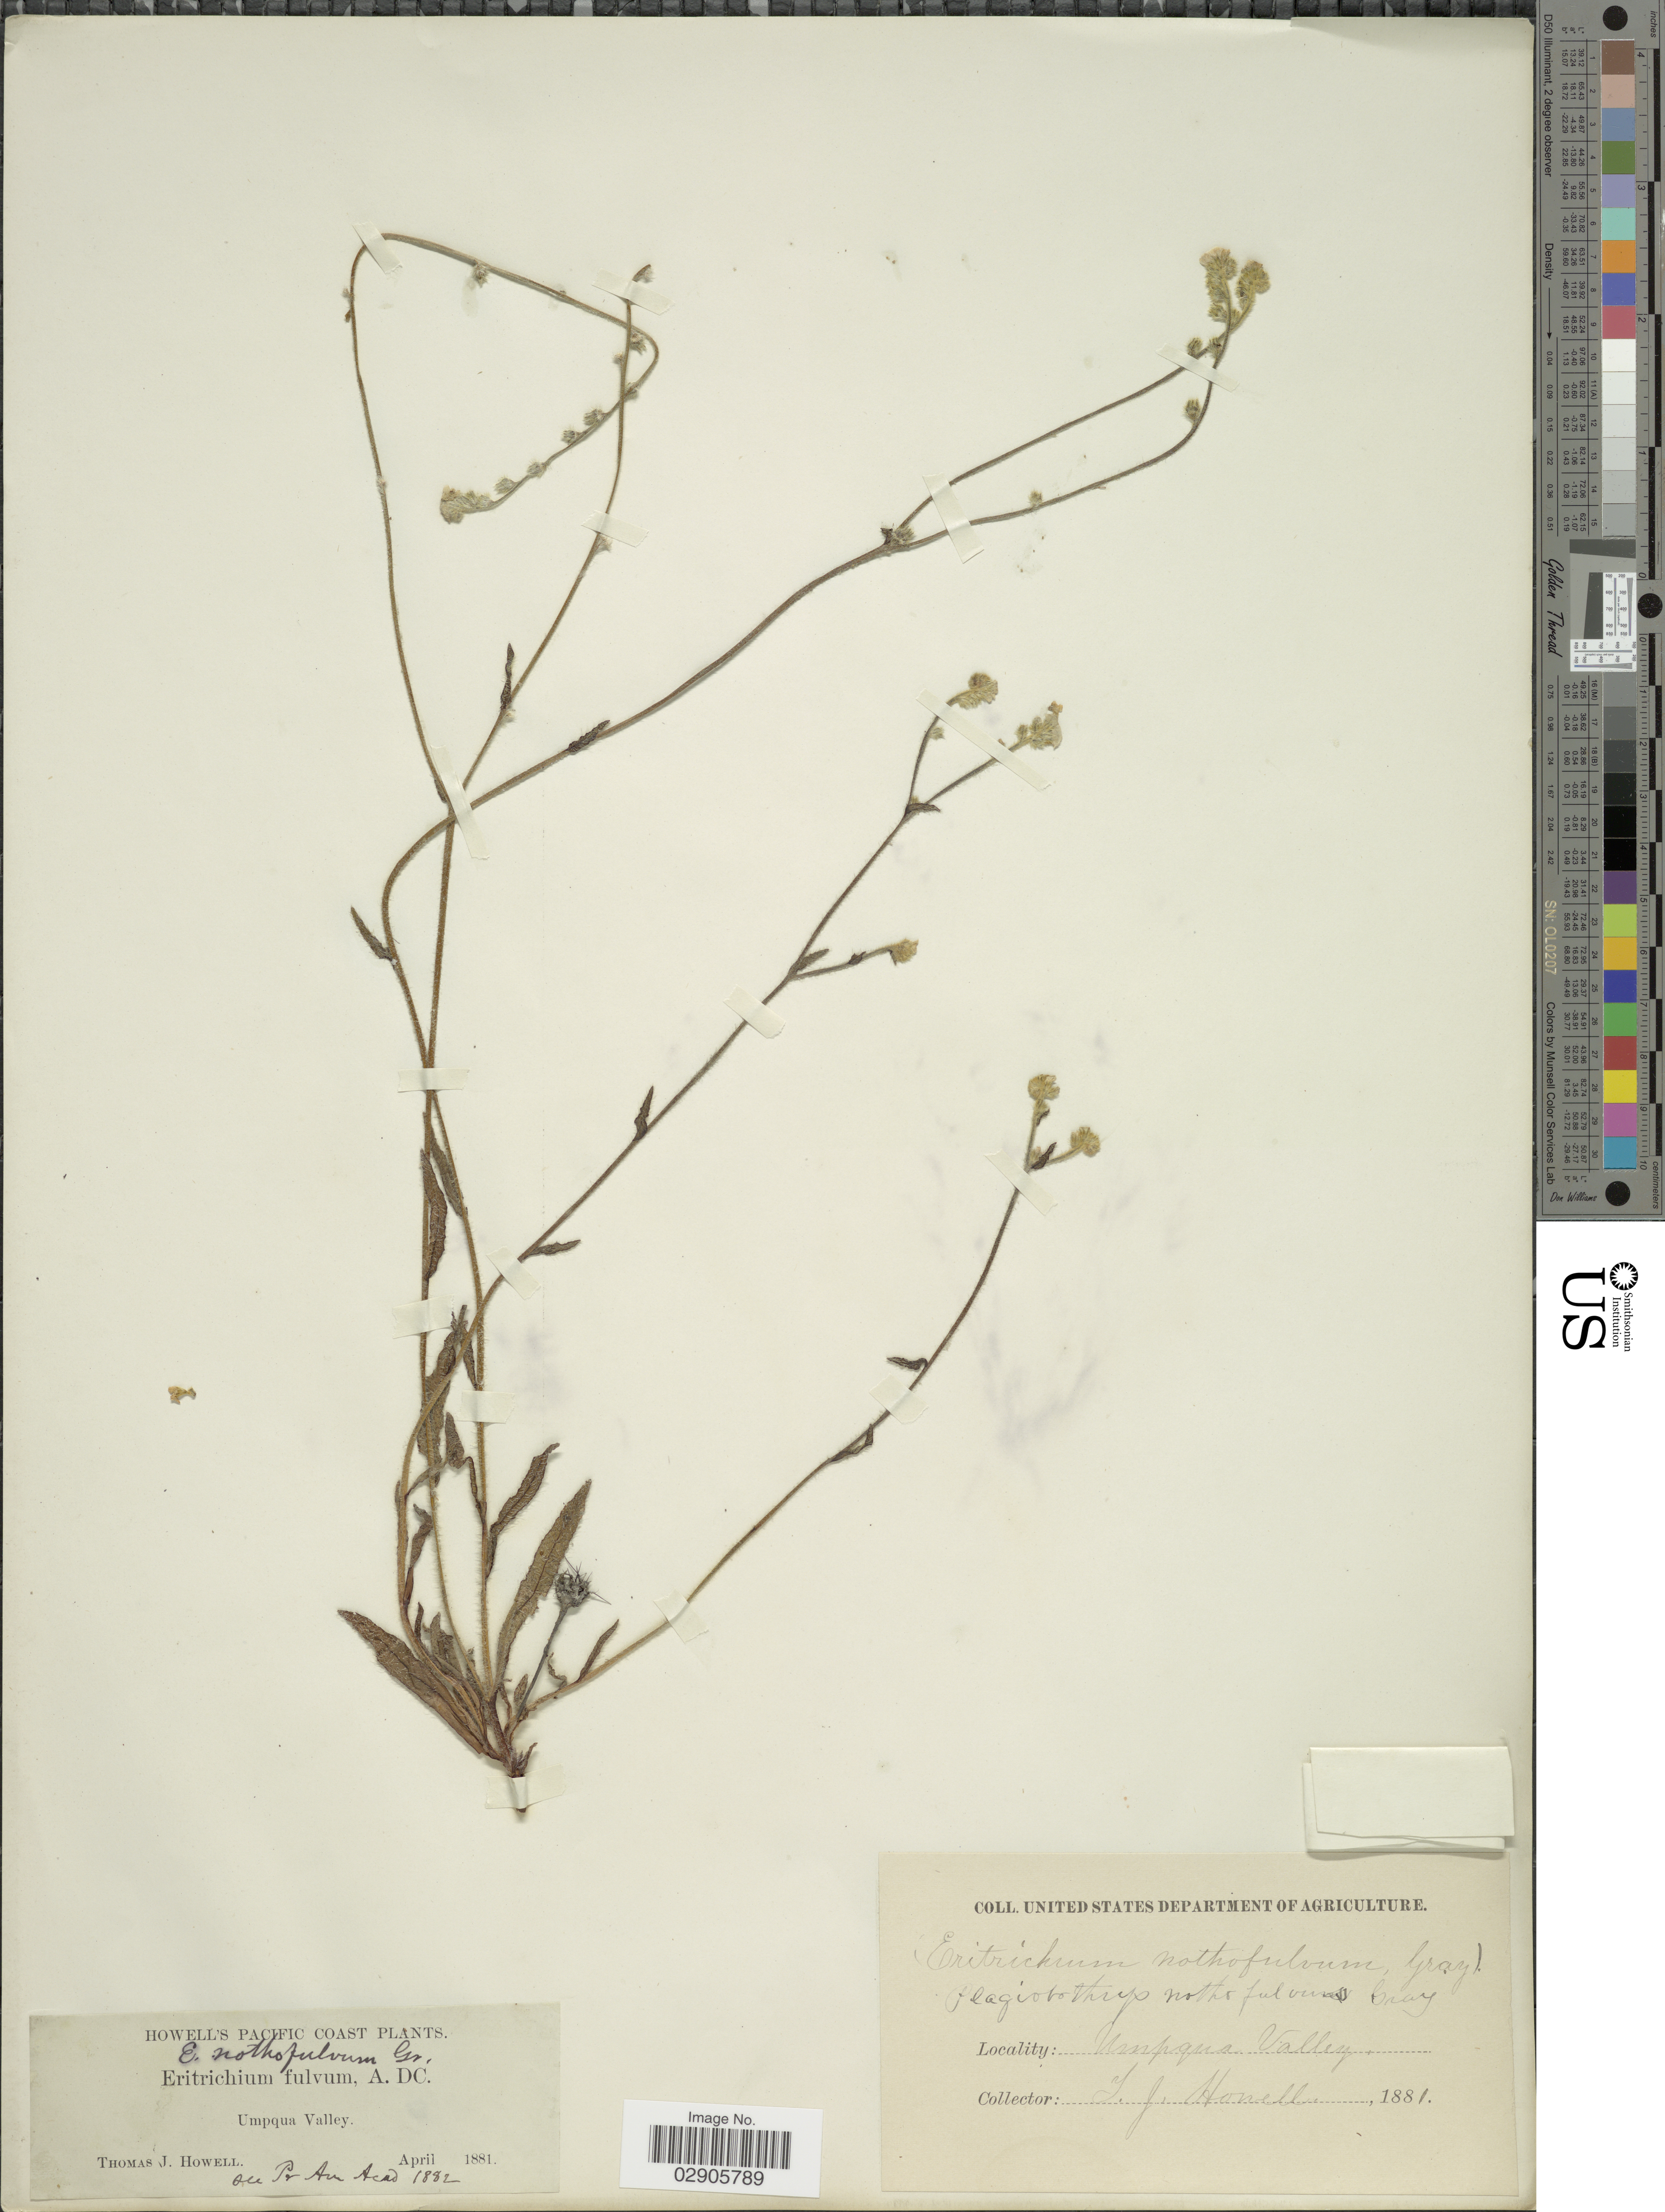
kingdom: Plantae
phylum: Tracheophyta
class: Magnoliopsida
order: Boraginales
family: Boraginaceae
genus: Plagiobothrys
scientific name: Plagiobothrys nothofulvus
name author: (A. Gray) A. Gray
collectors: T. J. Howell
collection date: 1881-04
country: United States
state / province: Oregon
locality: Pacific Coast. Umpqua Valley.